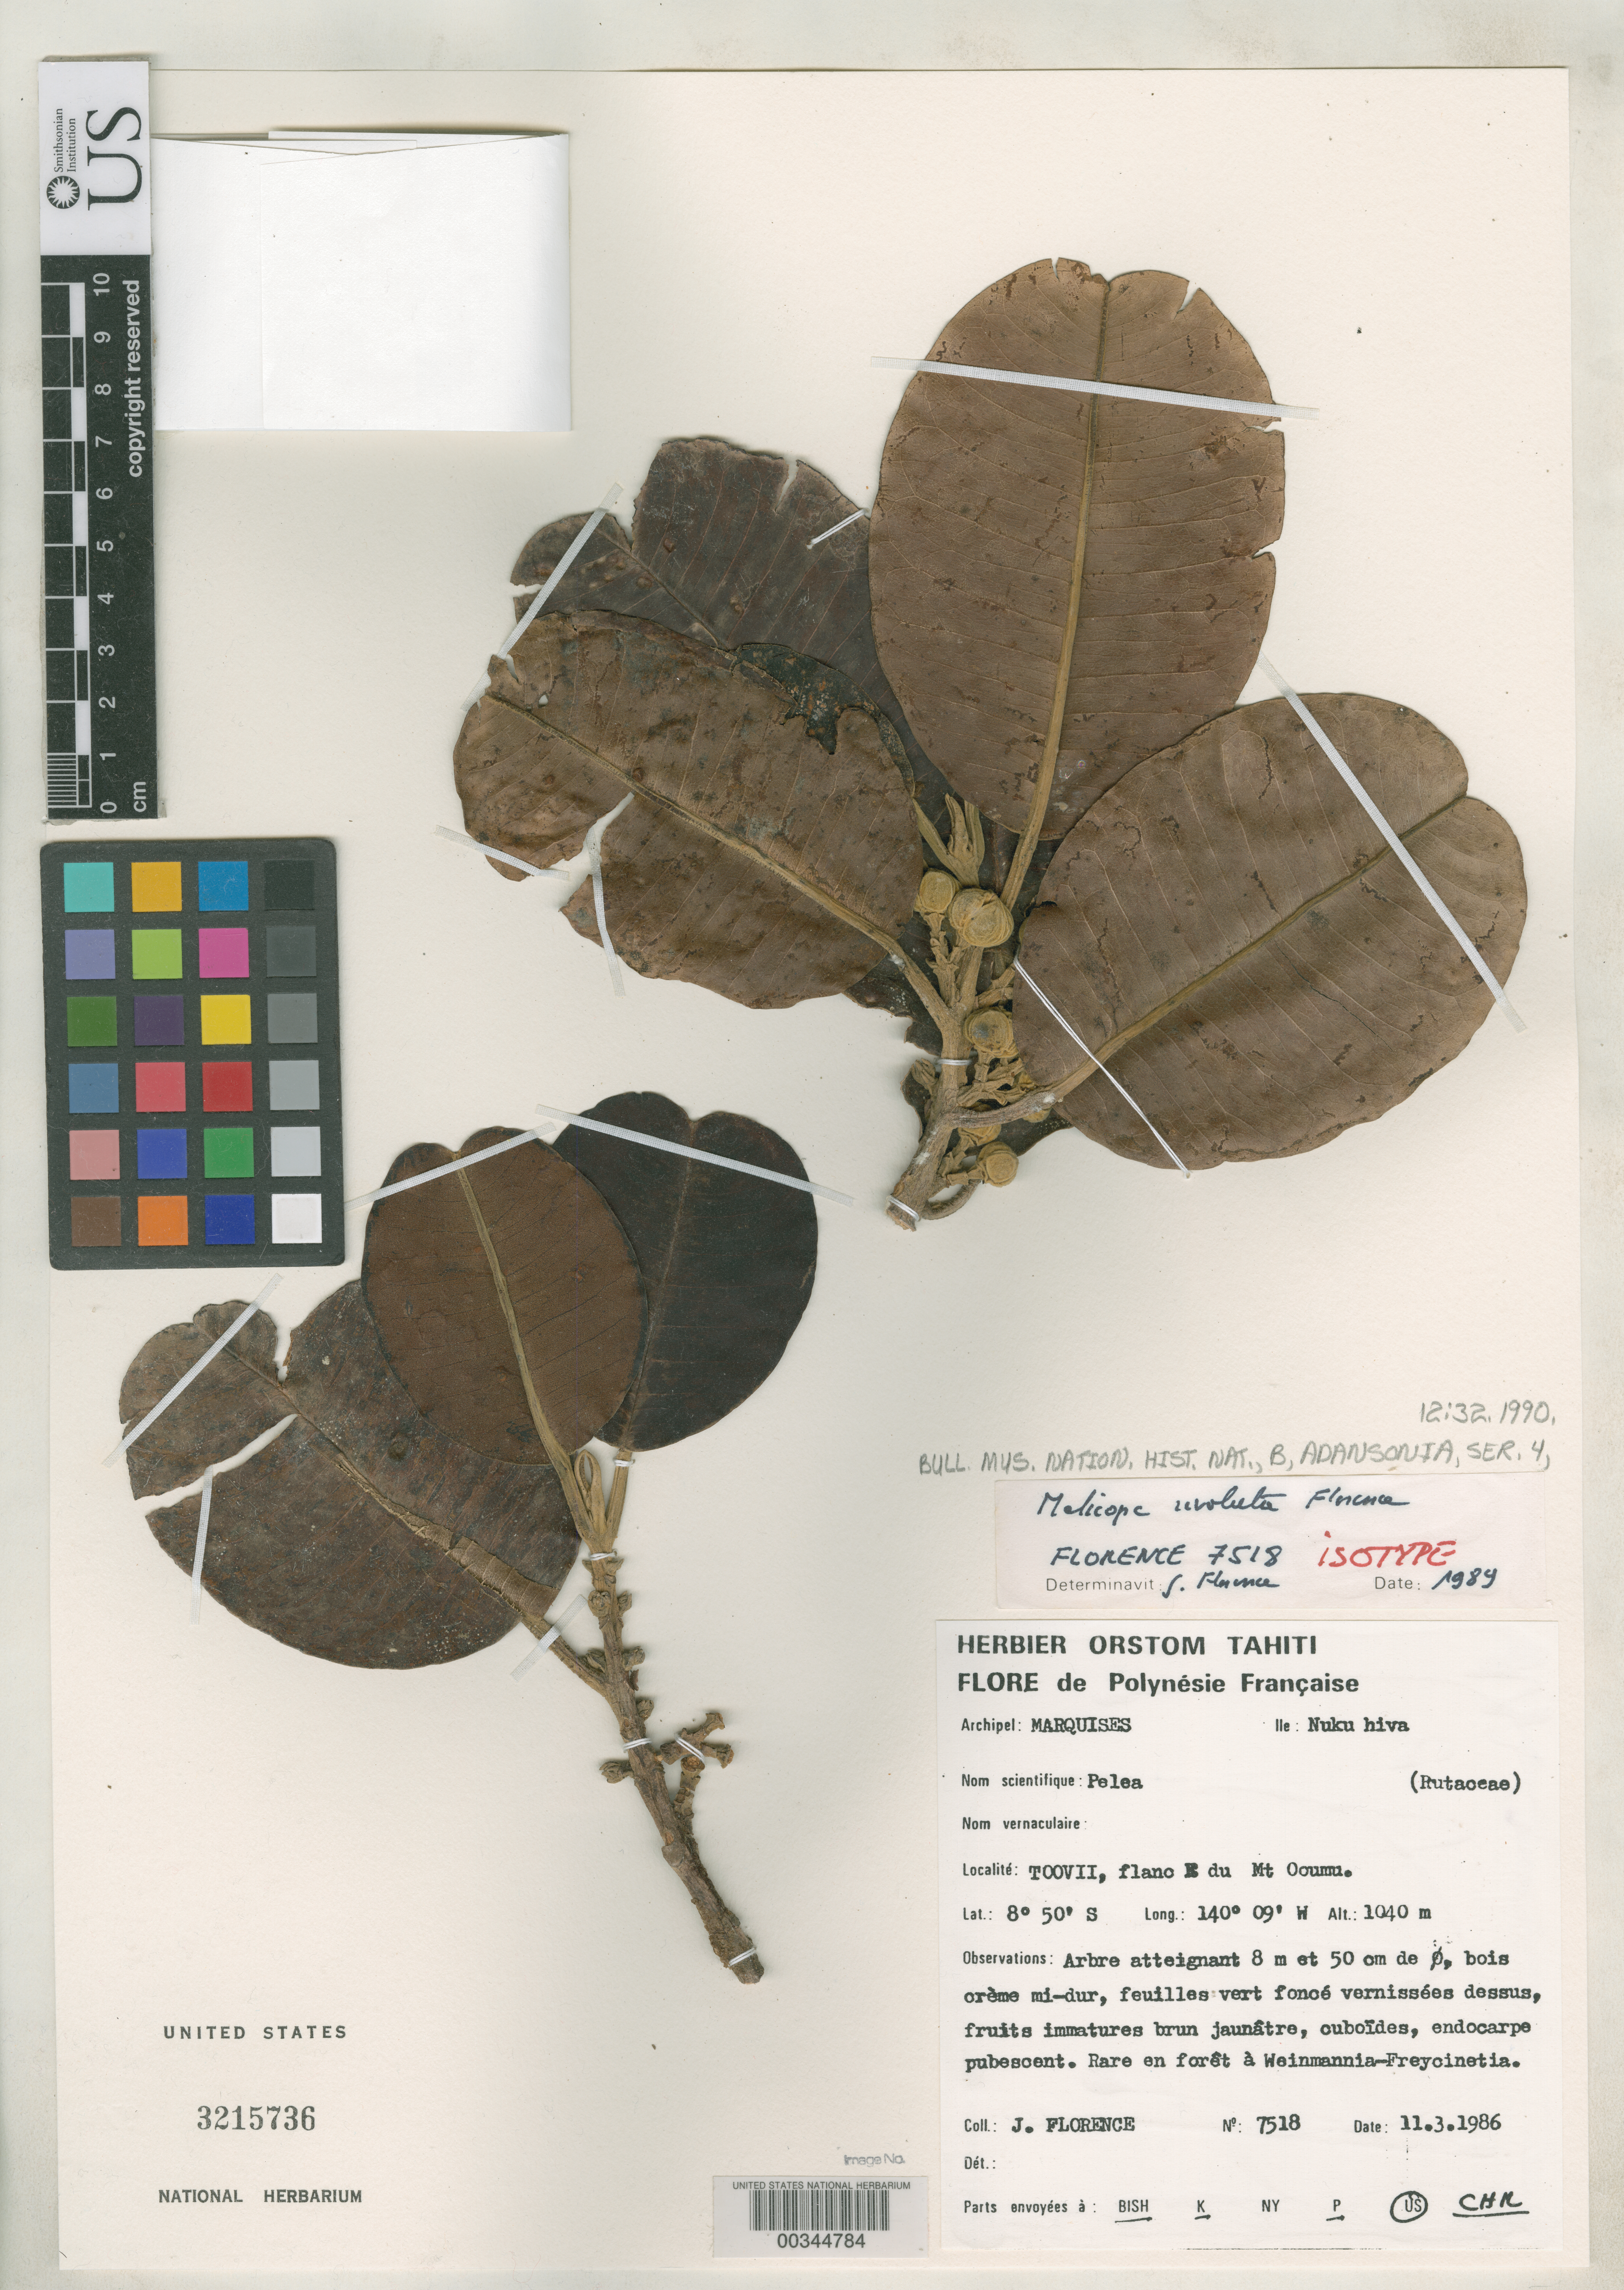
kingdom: Plantae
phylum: Tracheophyta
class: Magnoliopsida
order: Sapindales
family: Rutaceae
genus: Melicope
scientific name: Melicope revoluta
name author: J. Florence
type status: Isotype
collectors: J. Florence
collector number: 7518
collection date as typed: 11 Mar 1986 or 03 Nov 1986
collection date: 1986-03-11 or 1986-11-03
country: French Polynesia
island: Nuku Hiva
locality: Toovii, flano du Mt. Ooumu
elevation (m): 1040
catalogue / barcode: US 3215736